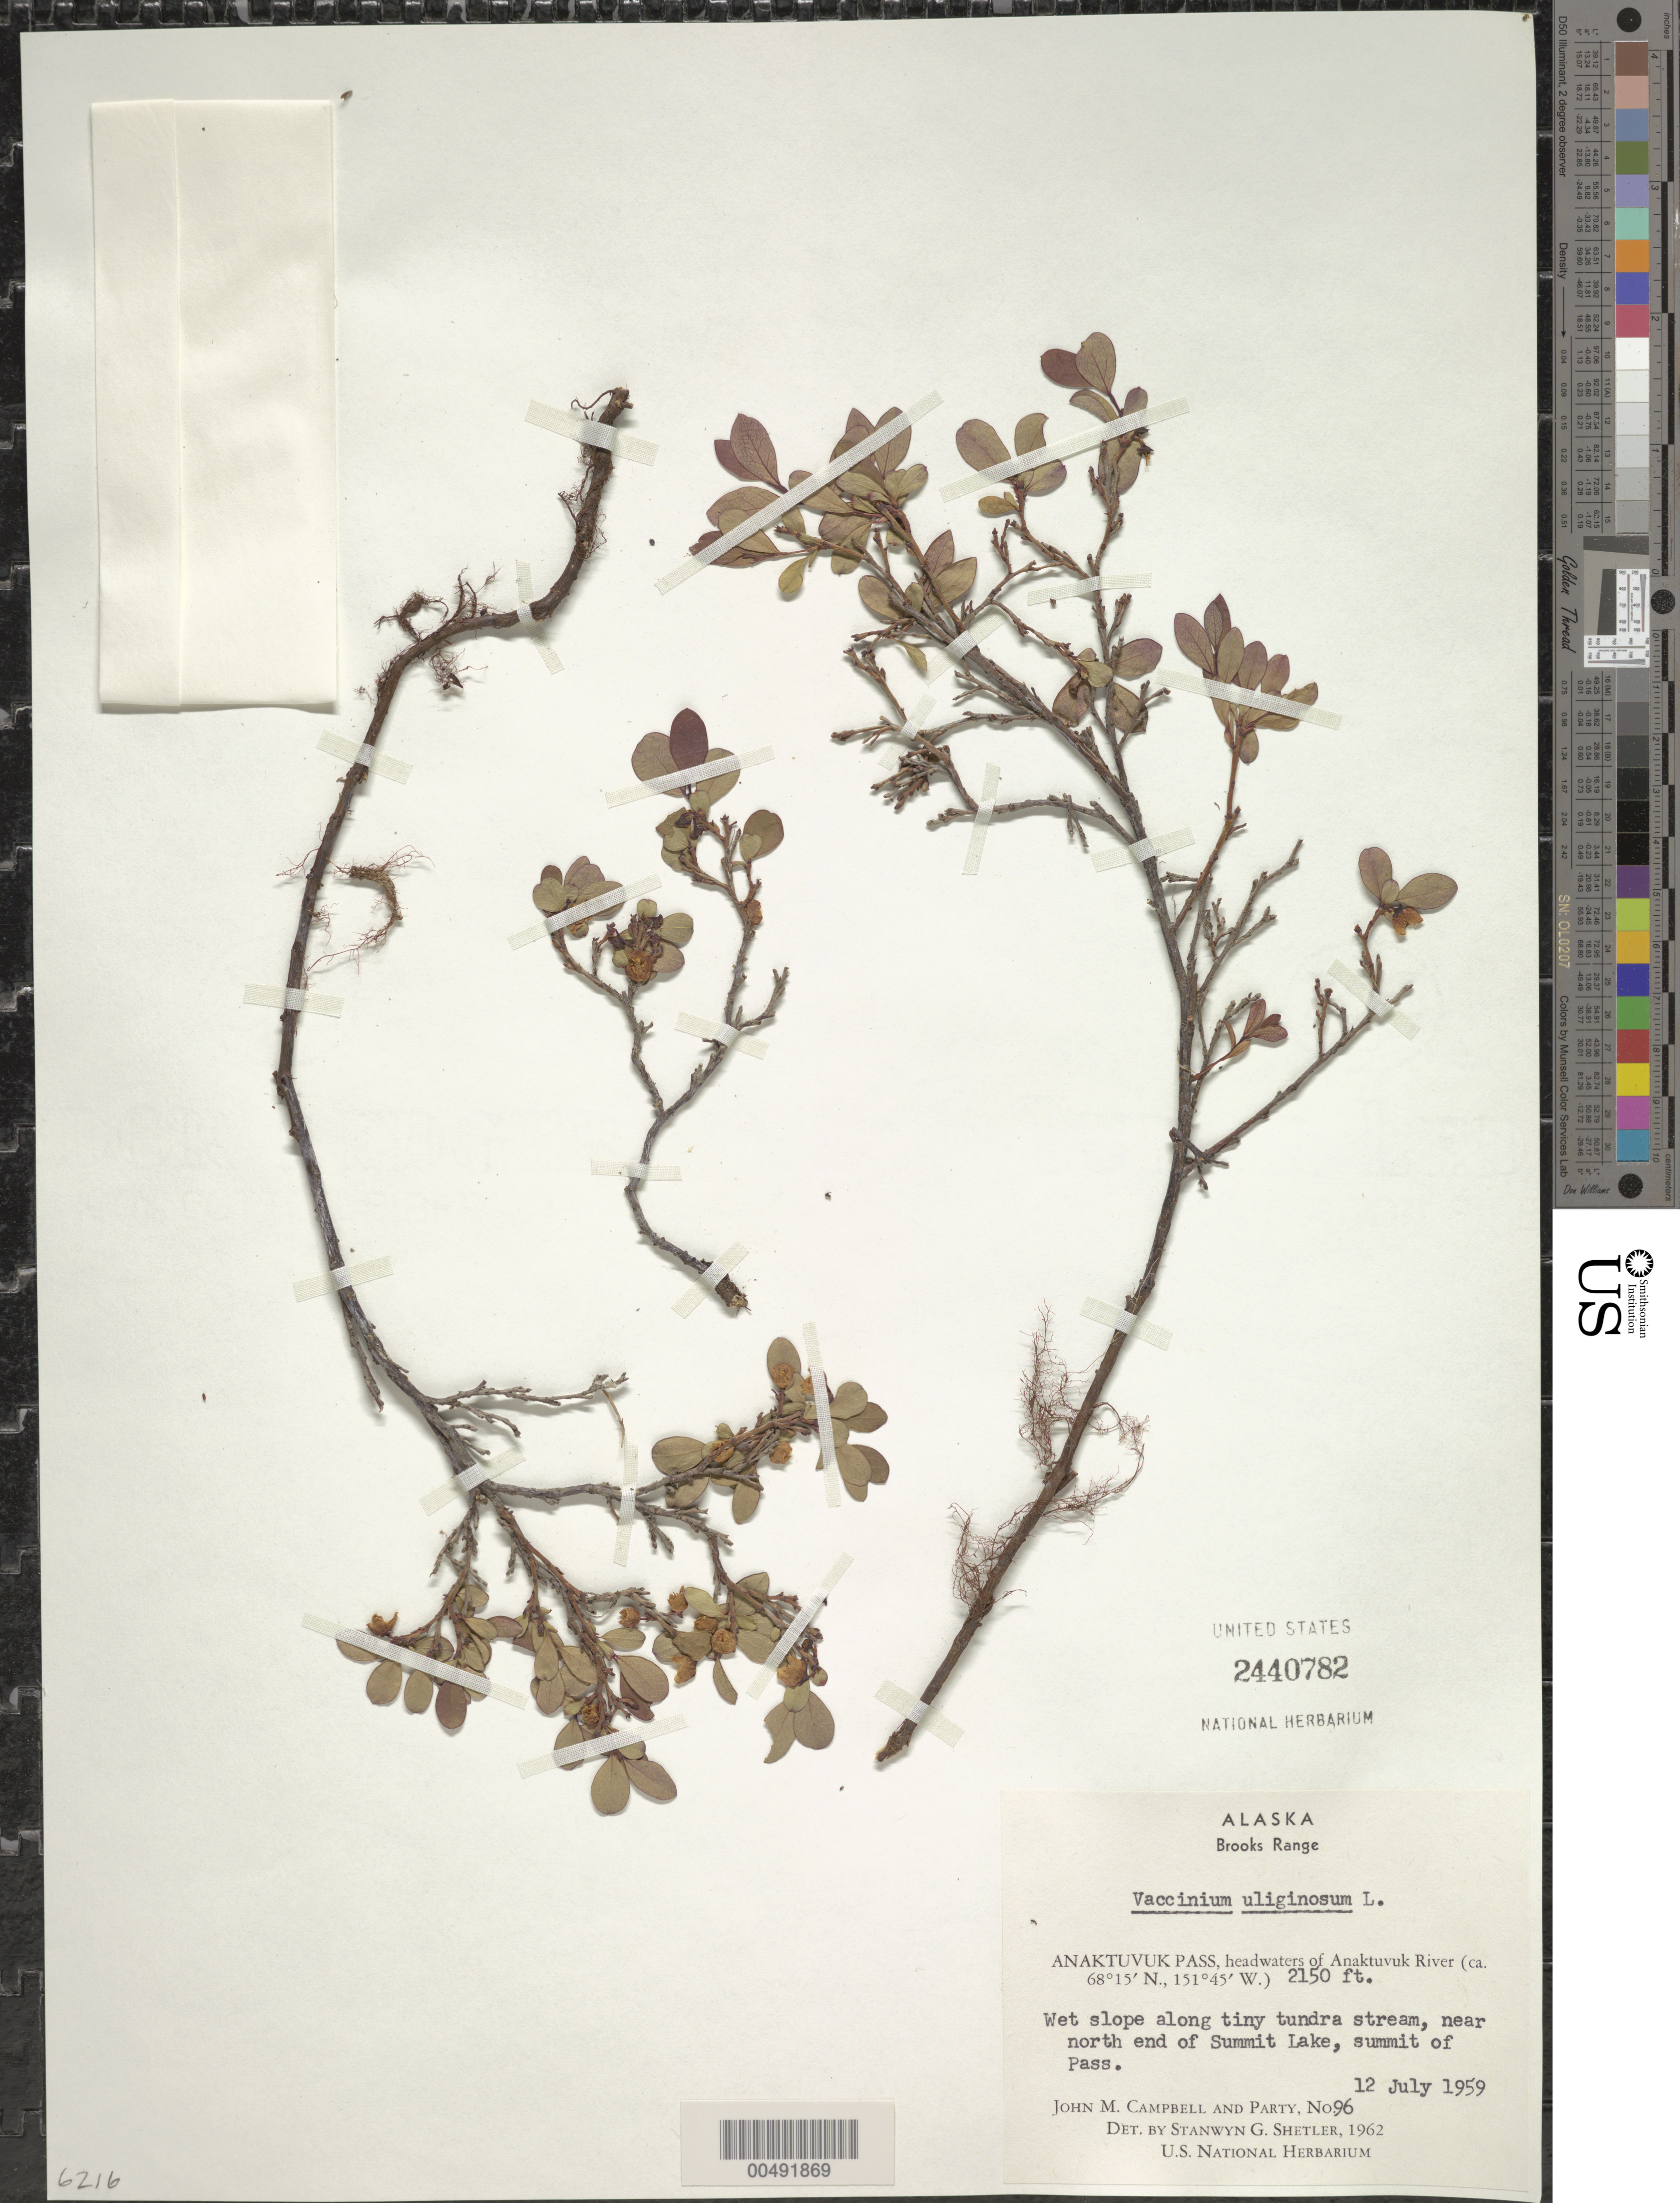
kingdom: Plantae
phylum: Tracheophyta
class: Magnoliopsida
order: Ericales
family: Ericaceae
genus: Vaccinium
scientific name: Vaccinium uliginosum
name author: L.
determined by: Shetler, Stanwyn G., (US), NMNH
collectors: J. M. Campbell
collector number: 96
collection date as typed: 12 Jul 1959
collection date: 1959-07-12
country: United States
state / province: Alaska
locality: Brooks Range, summit of Anaktuvuk Pass, headwaters of Anaktuvuk River, near N end of Summit Lake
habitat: wet slope along tiny tundra stream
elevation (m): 655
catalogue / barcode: US 2440782